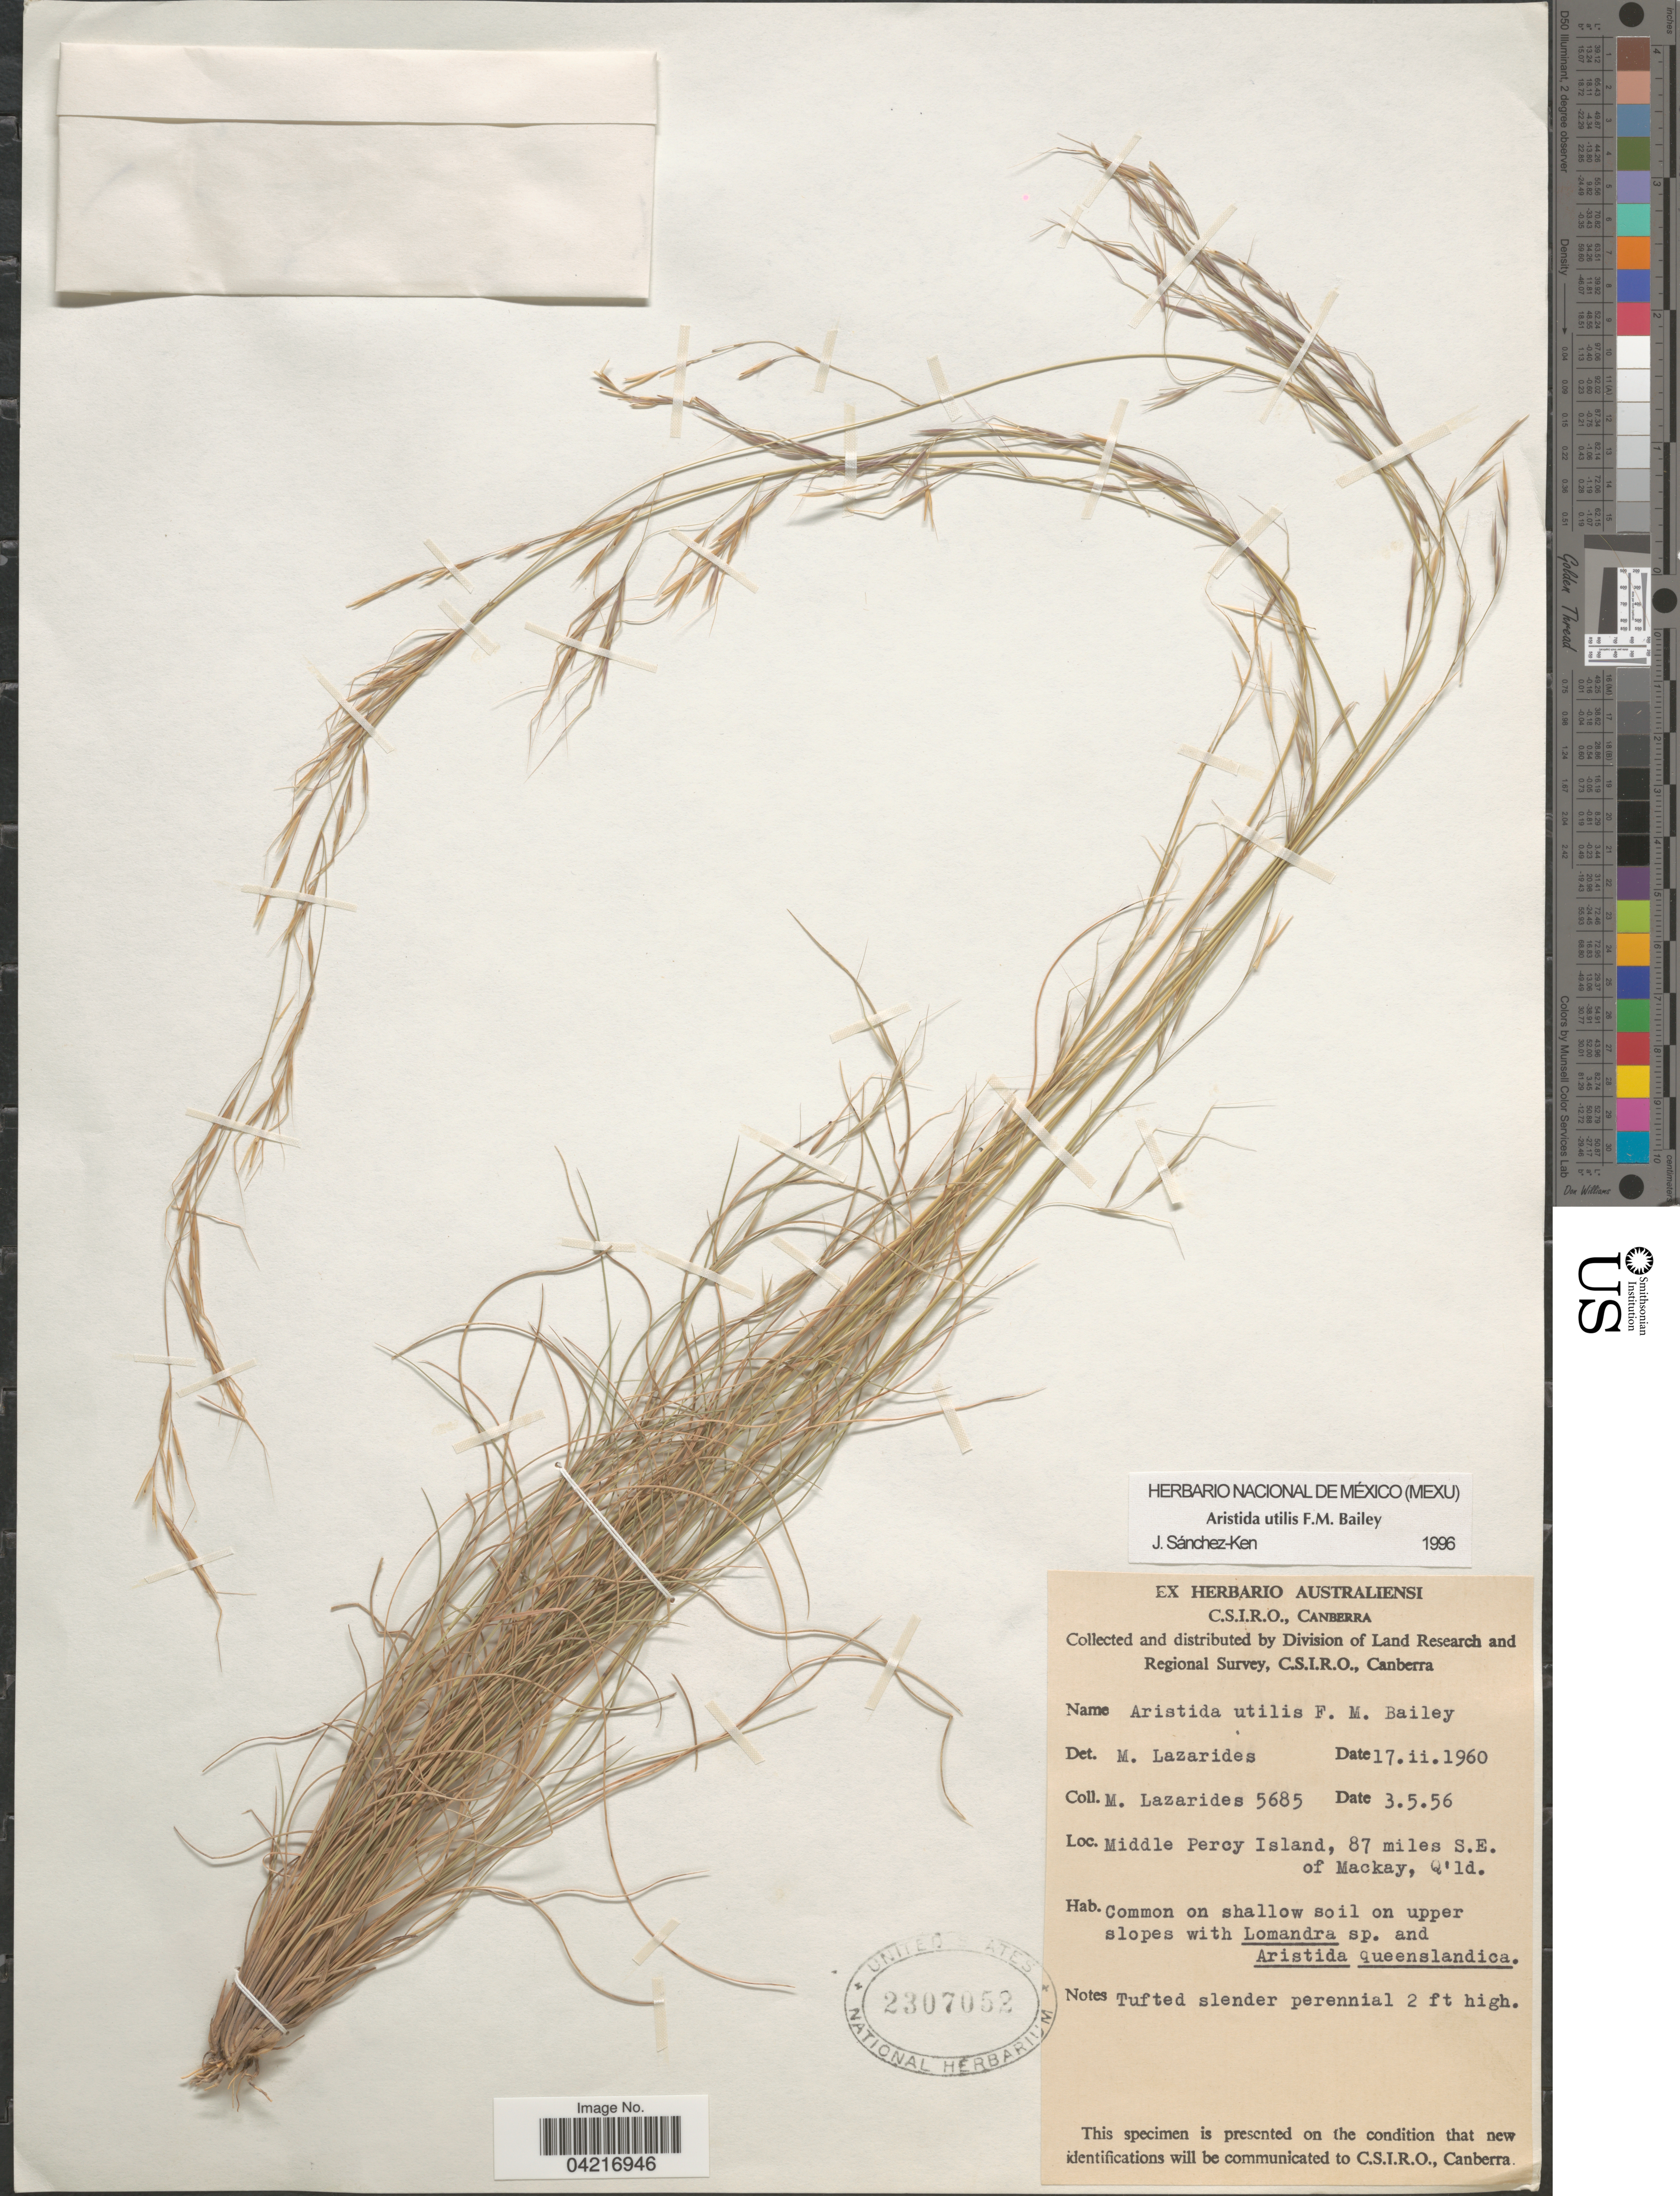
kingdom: Plantae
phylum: Tracheophyta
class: Liliopsida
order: Poales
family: Poaceae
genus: Aristida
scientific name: Aristida utilis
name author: F.M. Bailey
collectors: M. Lazarides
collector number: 5685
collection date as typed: Transcribed d/m/y: 3/5/56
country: Australia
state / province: Queensland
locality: Land Research and Regional Survey, C.S.I.R.O. Middle Percy Island, 87 miles S.E. of Mackay.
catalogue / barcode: US 2307052